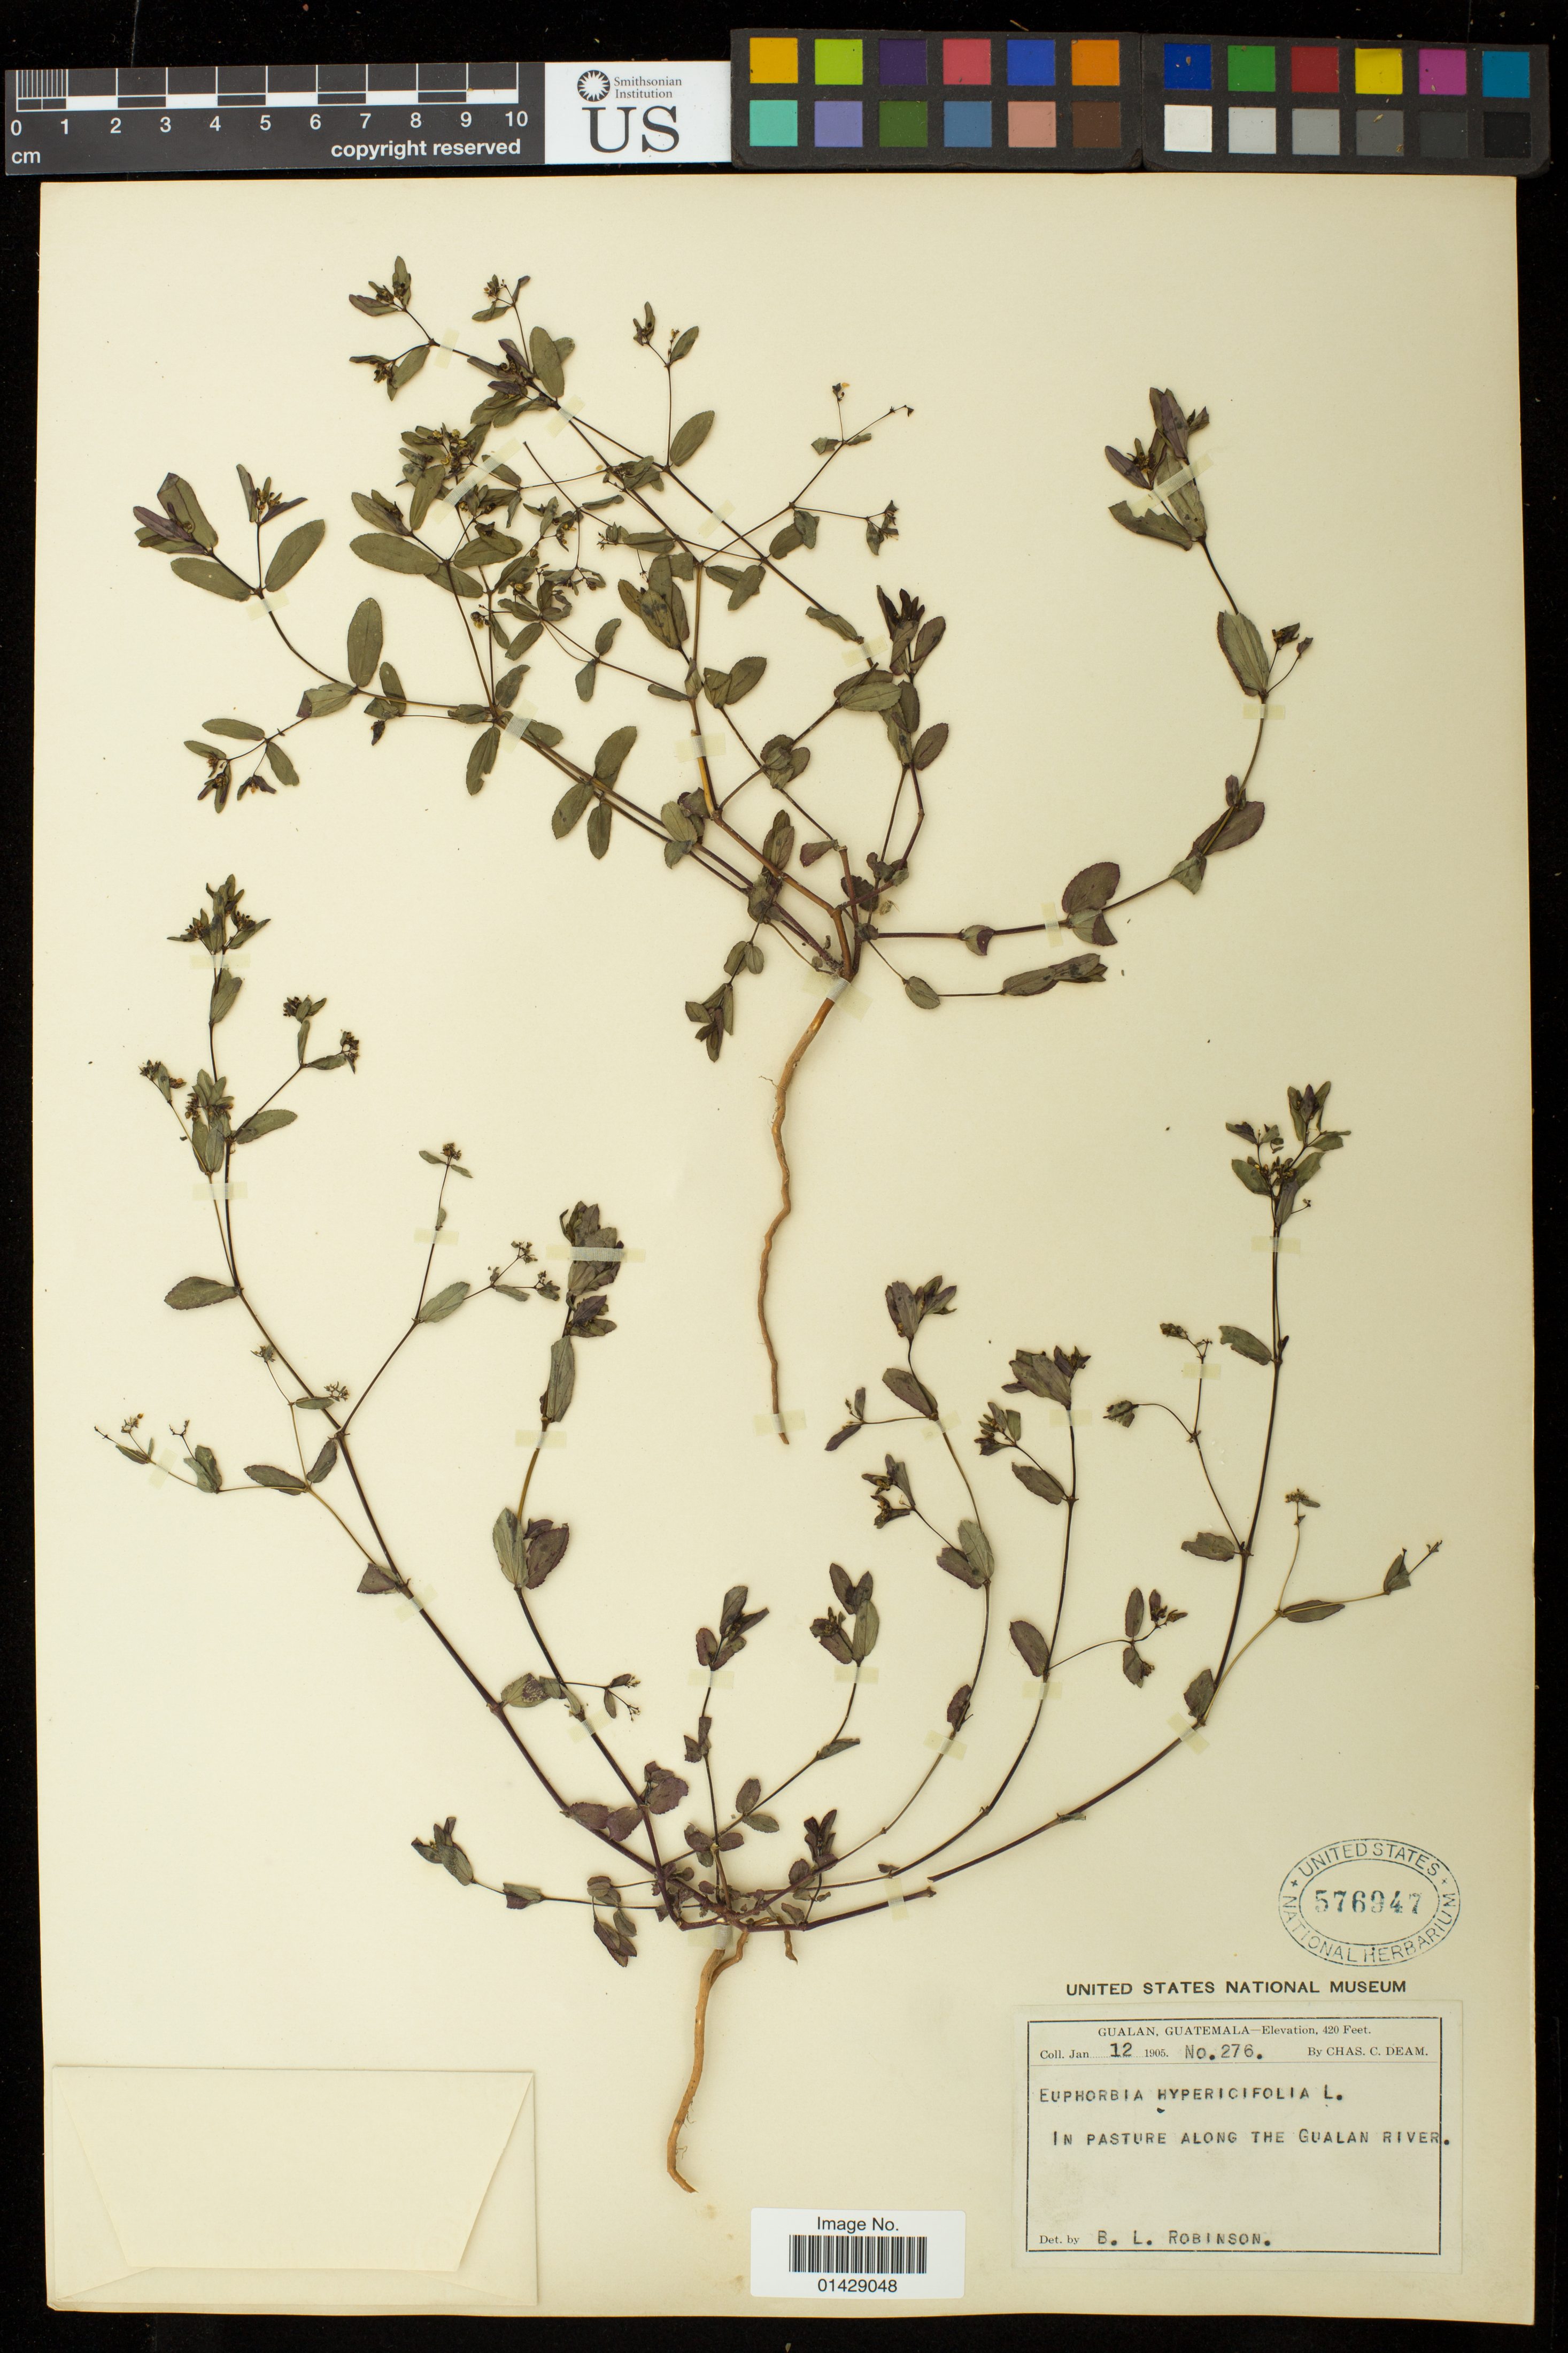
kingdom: Plantae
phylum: Tracheophyta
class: Magnoliopsida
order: Malpighiales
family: Euphorbiaceae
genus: Euphorbia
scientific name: Euphorbia hyssopifolia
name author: L.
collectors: C. C. Deam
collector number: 276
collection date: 1905-01-12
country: Guatemala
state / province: Zacapa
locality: In pasture along the Gualan River, Gualan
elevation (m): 128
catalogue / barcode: US 576947